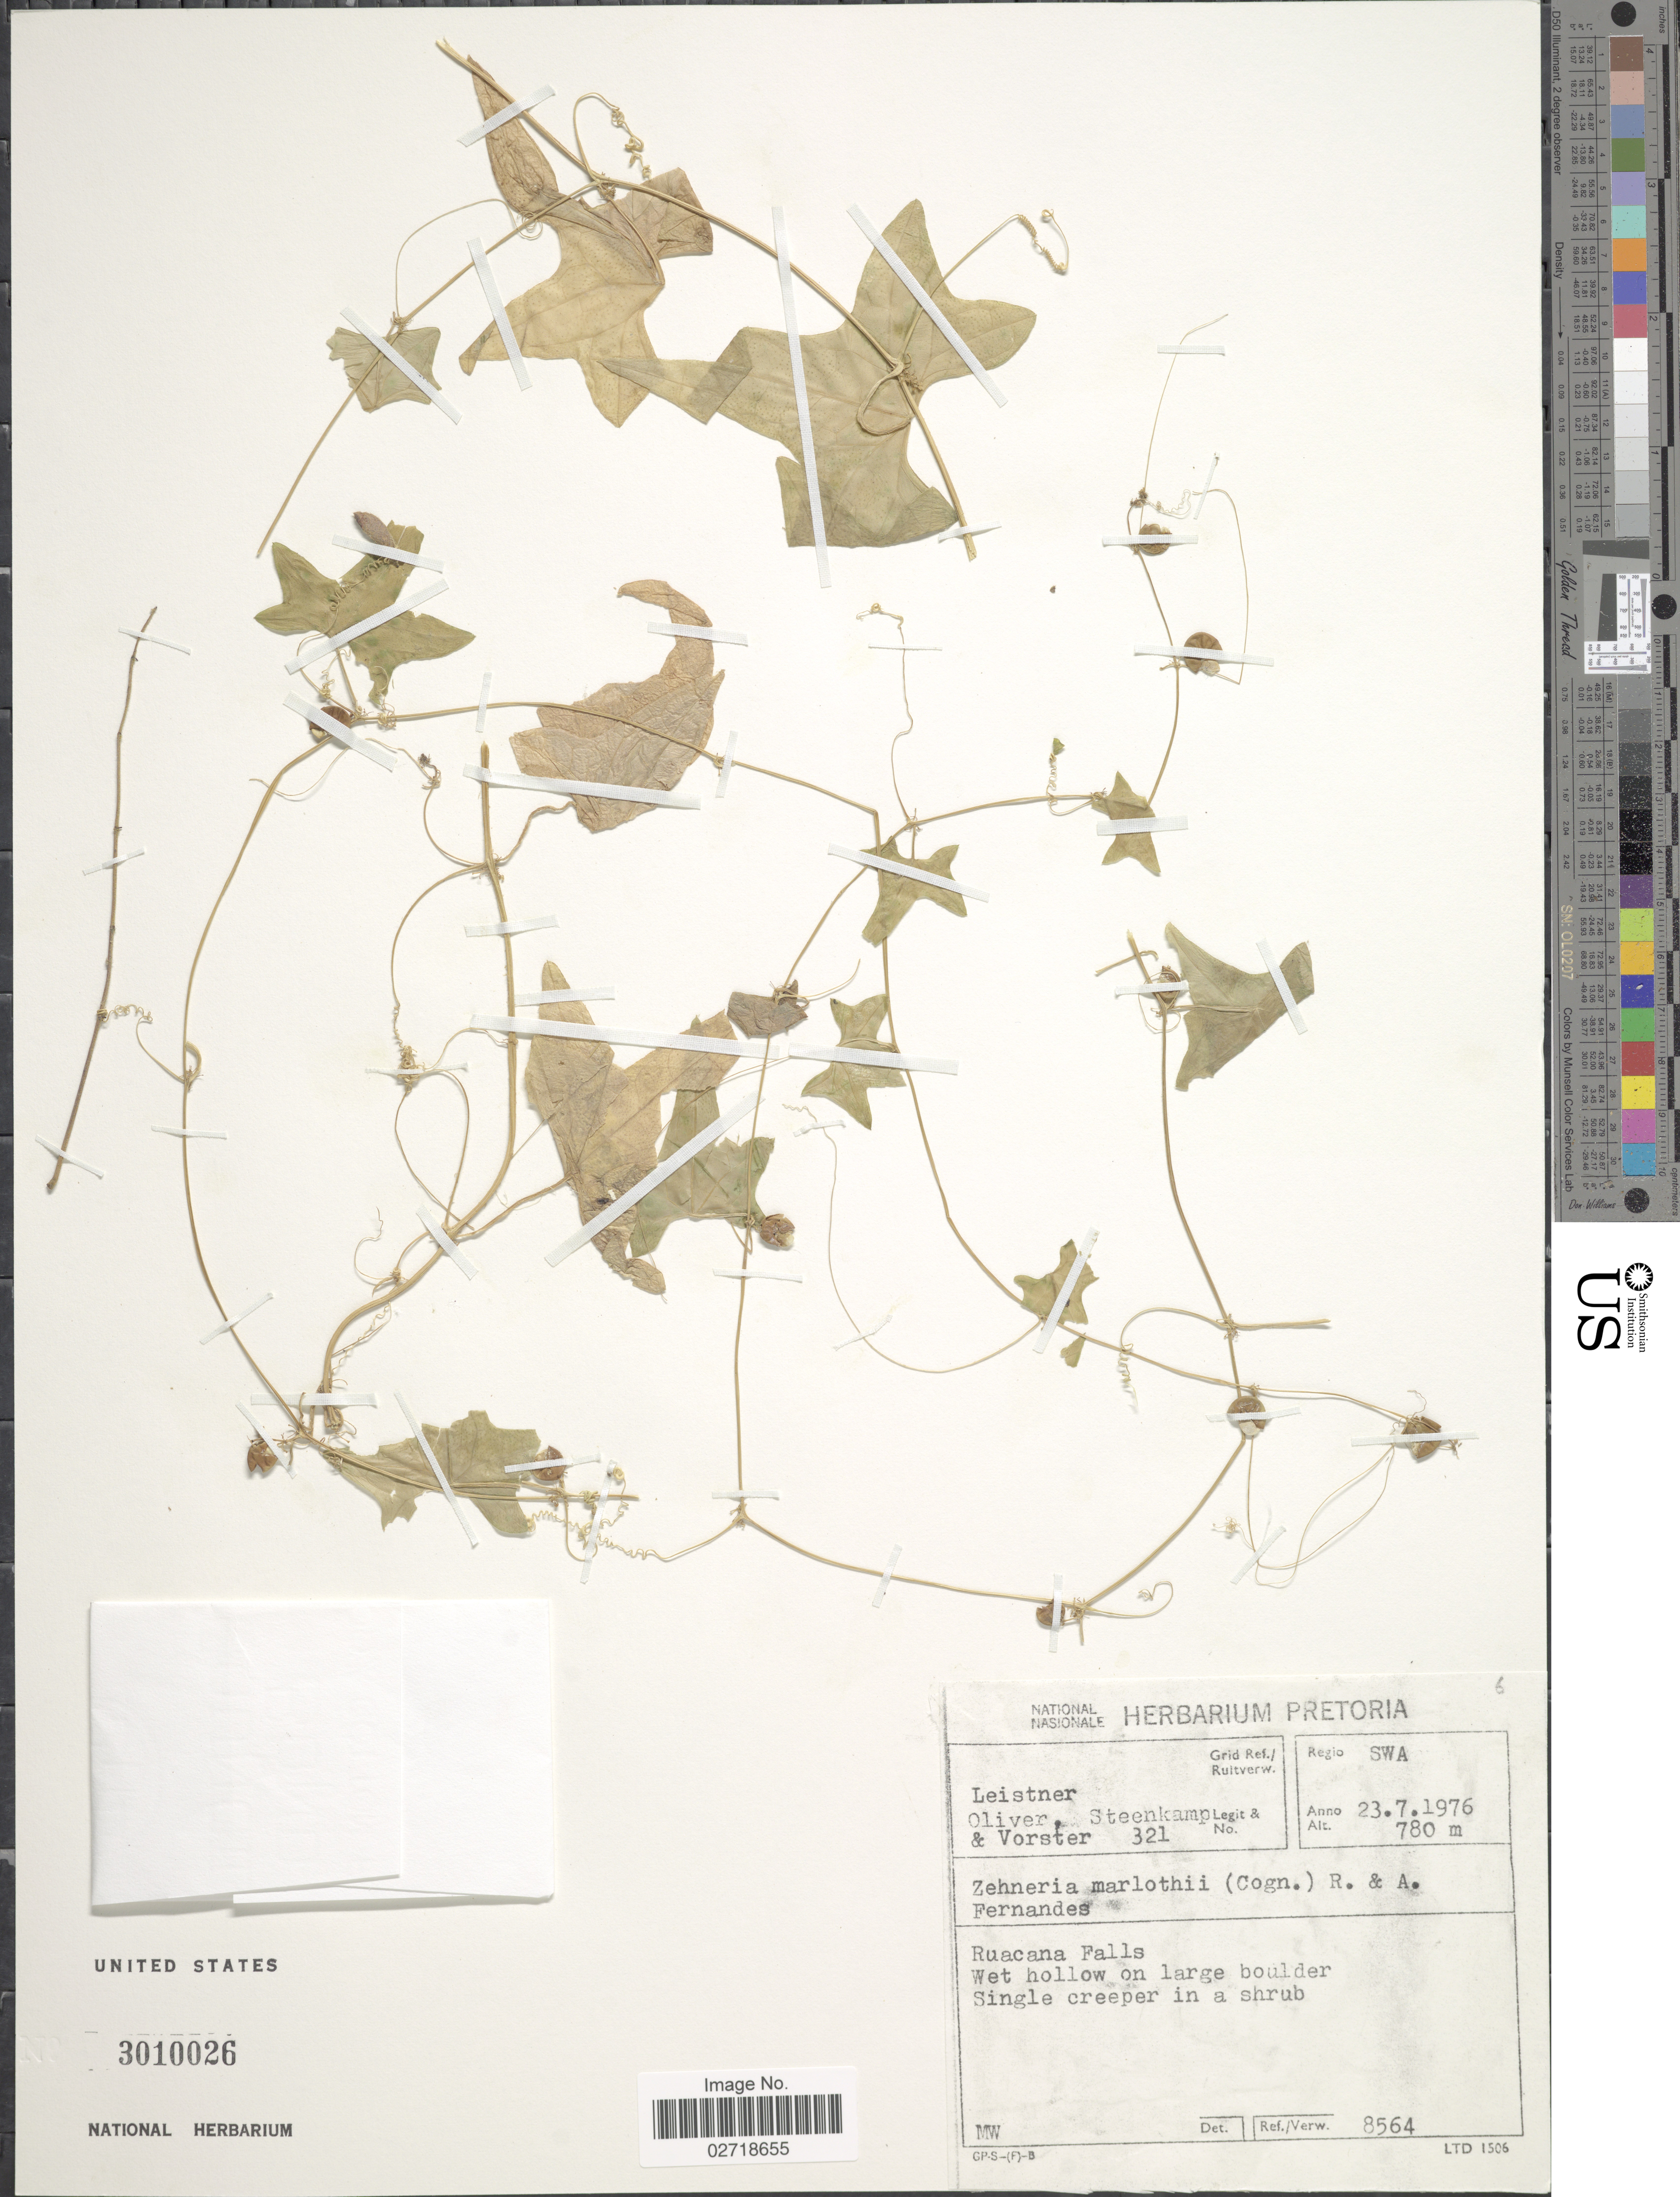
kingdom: Plantae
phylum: Tracheophyta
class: Magnoliopsida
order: Cucurbitales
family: Cucurbitaceae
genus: Zehneria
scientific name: Zehneria marlothii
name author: (Cogn.) R. Fern. & A. Fern.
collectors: Leistner, Oliver, --, -- Steenkamp & -. Vorster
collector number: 321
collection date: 1976-07-23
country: Namibia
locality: Region SWA, Ruacana Falls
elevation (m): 780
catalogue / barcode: US 3010026